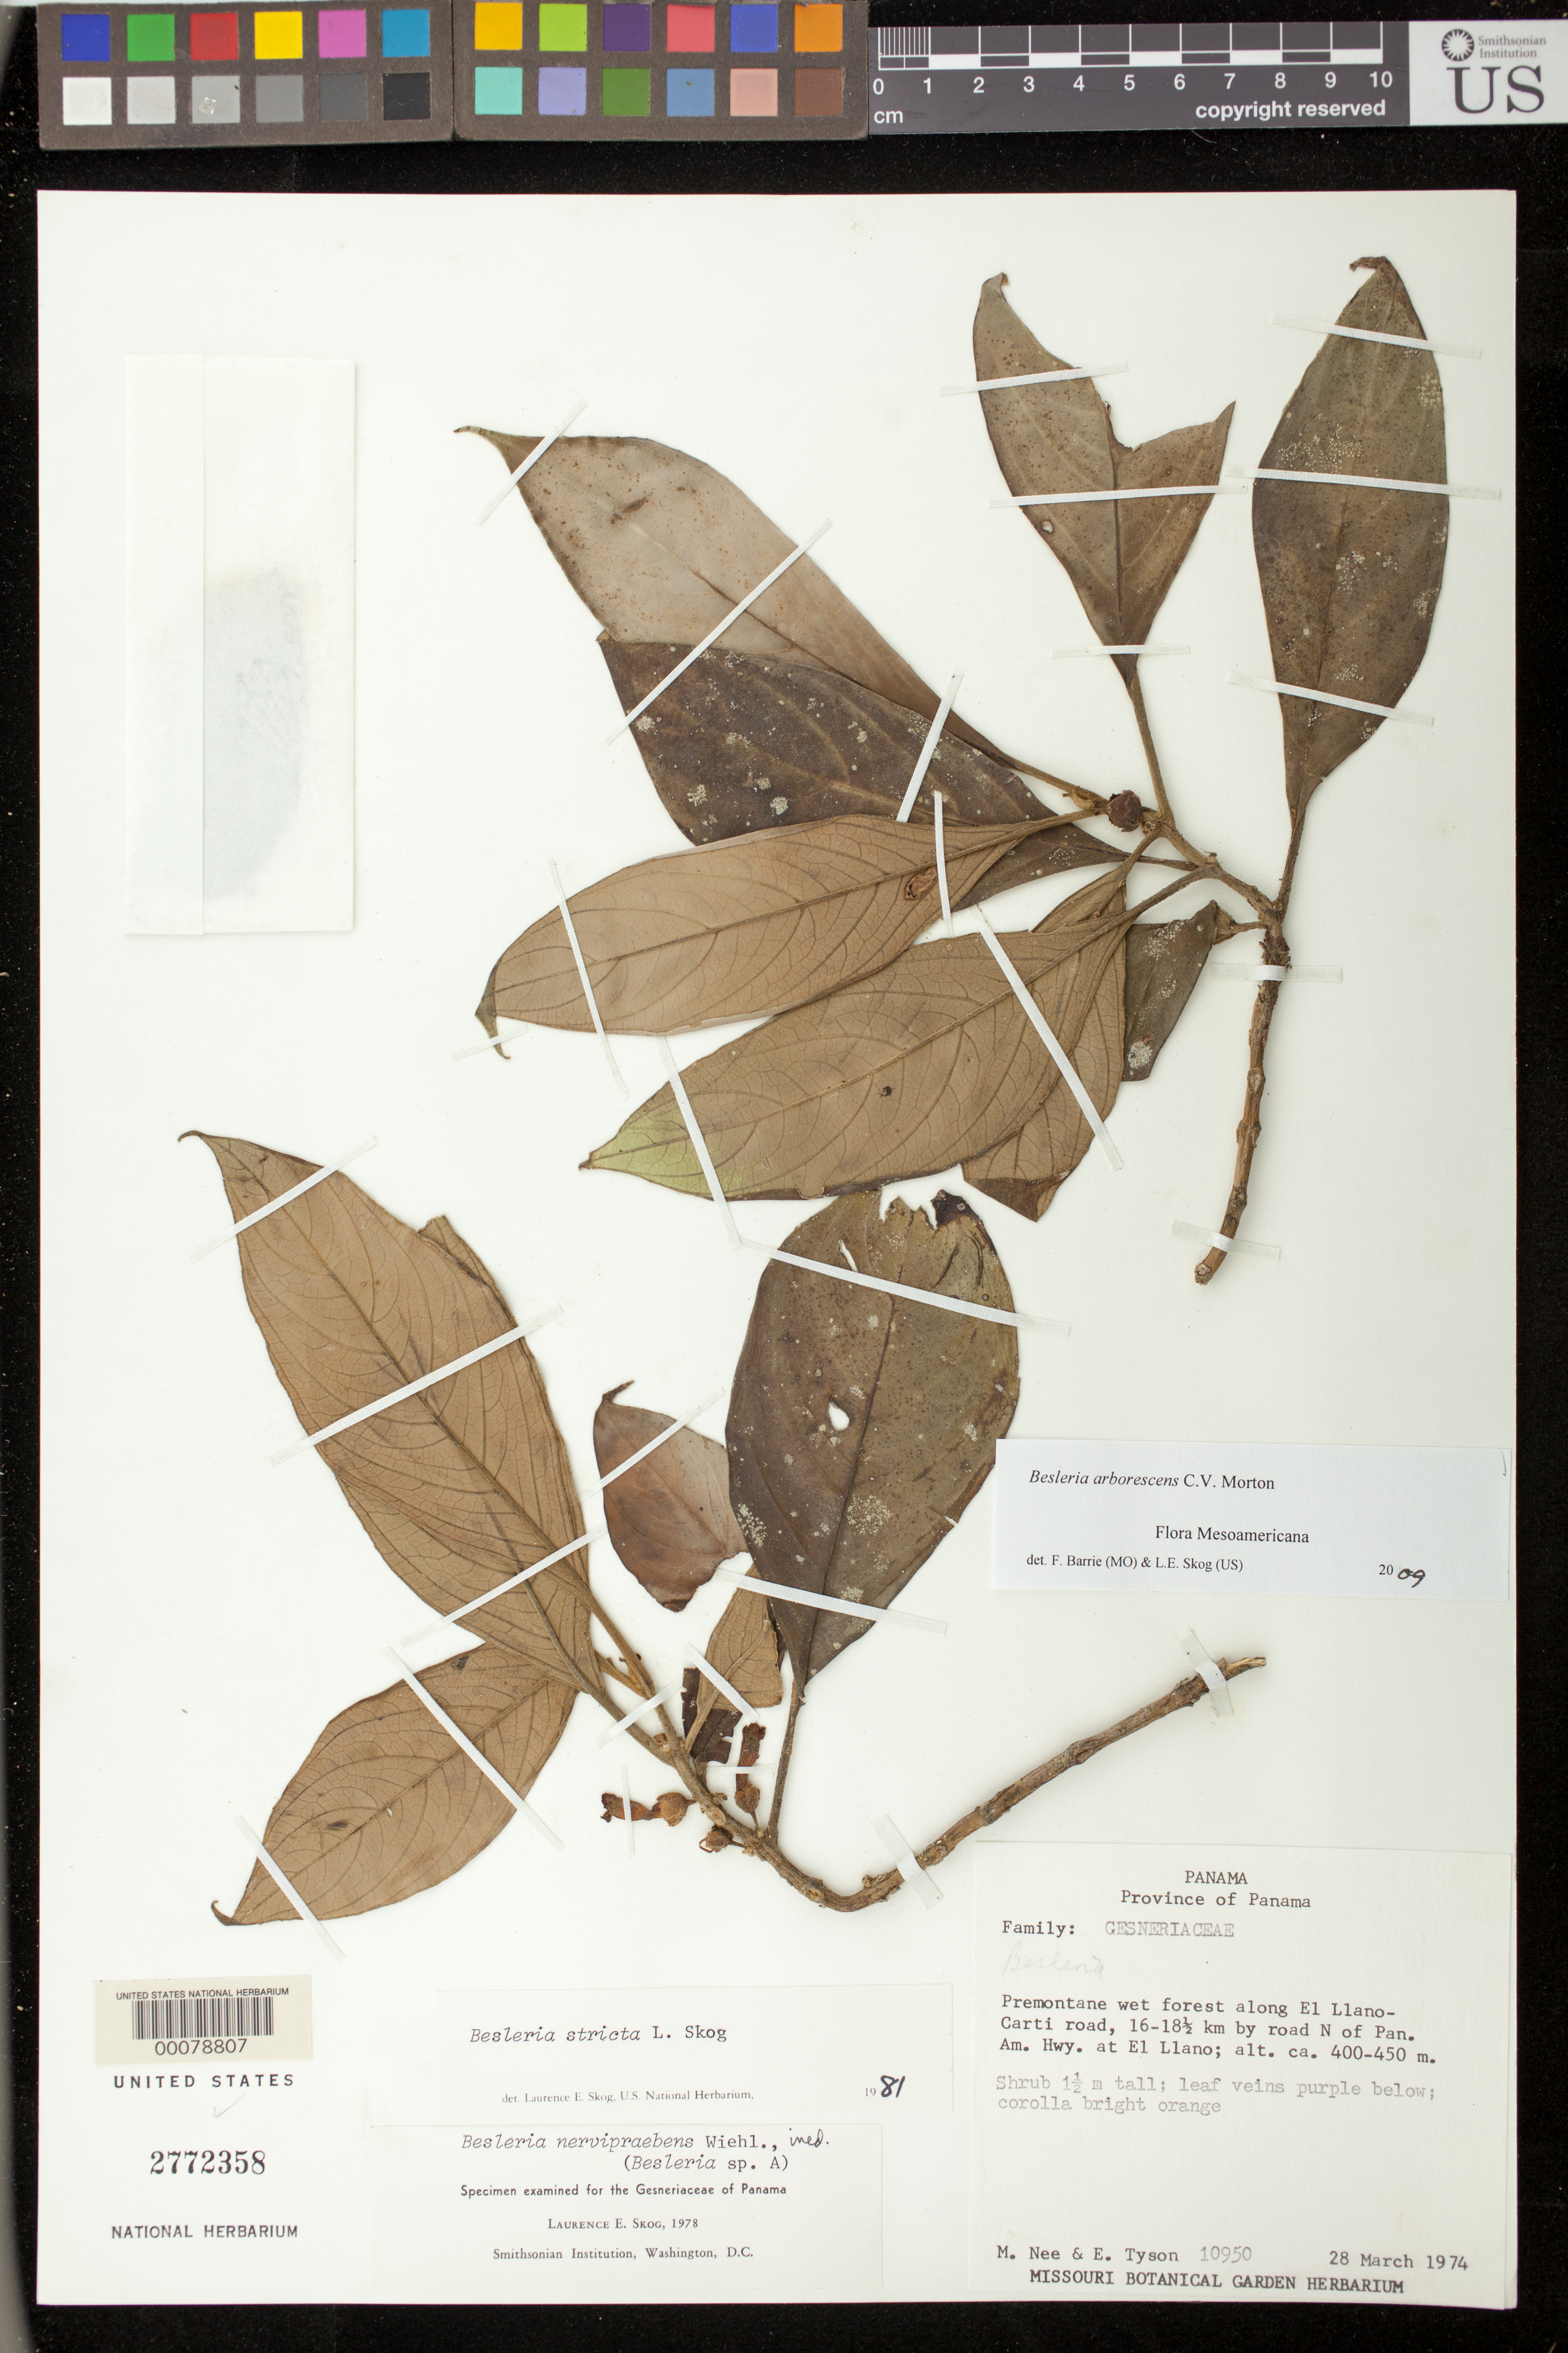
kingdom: Plantae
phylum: Tracheophyta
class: Magnoliopsida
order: Lamiales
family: Gesneriaceae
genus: Besleria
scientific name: Besleria arborescens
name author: C.V. Morton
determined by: Barrie, F. R.; Skog, Laurence E.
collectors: M. Nee & E. Tyson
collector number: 10950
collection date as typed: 28 Mar 1974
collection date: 1974-03-28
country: Panama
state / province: Panamá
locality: Along El Llano-Carti road, 16-18 1/2 km by road N of Pan Am Hwy at El Llano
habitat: Premontane wet forest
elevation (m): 400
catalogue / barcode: US 2772358